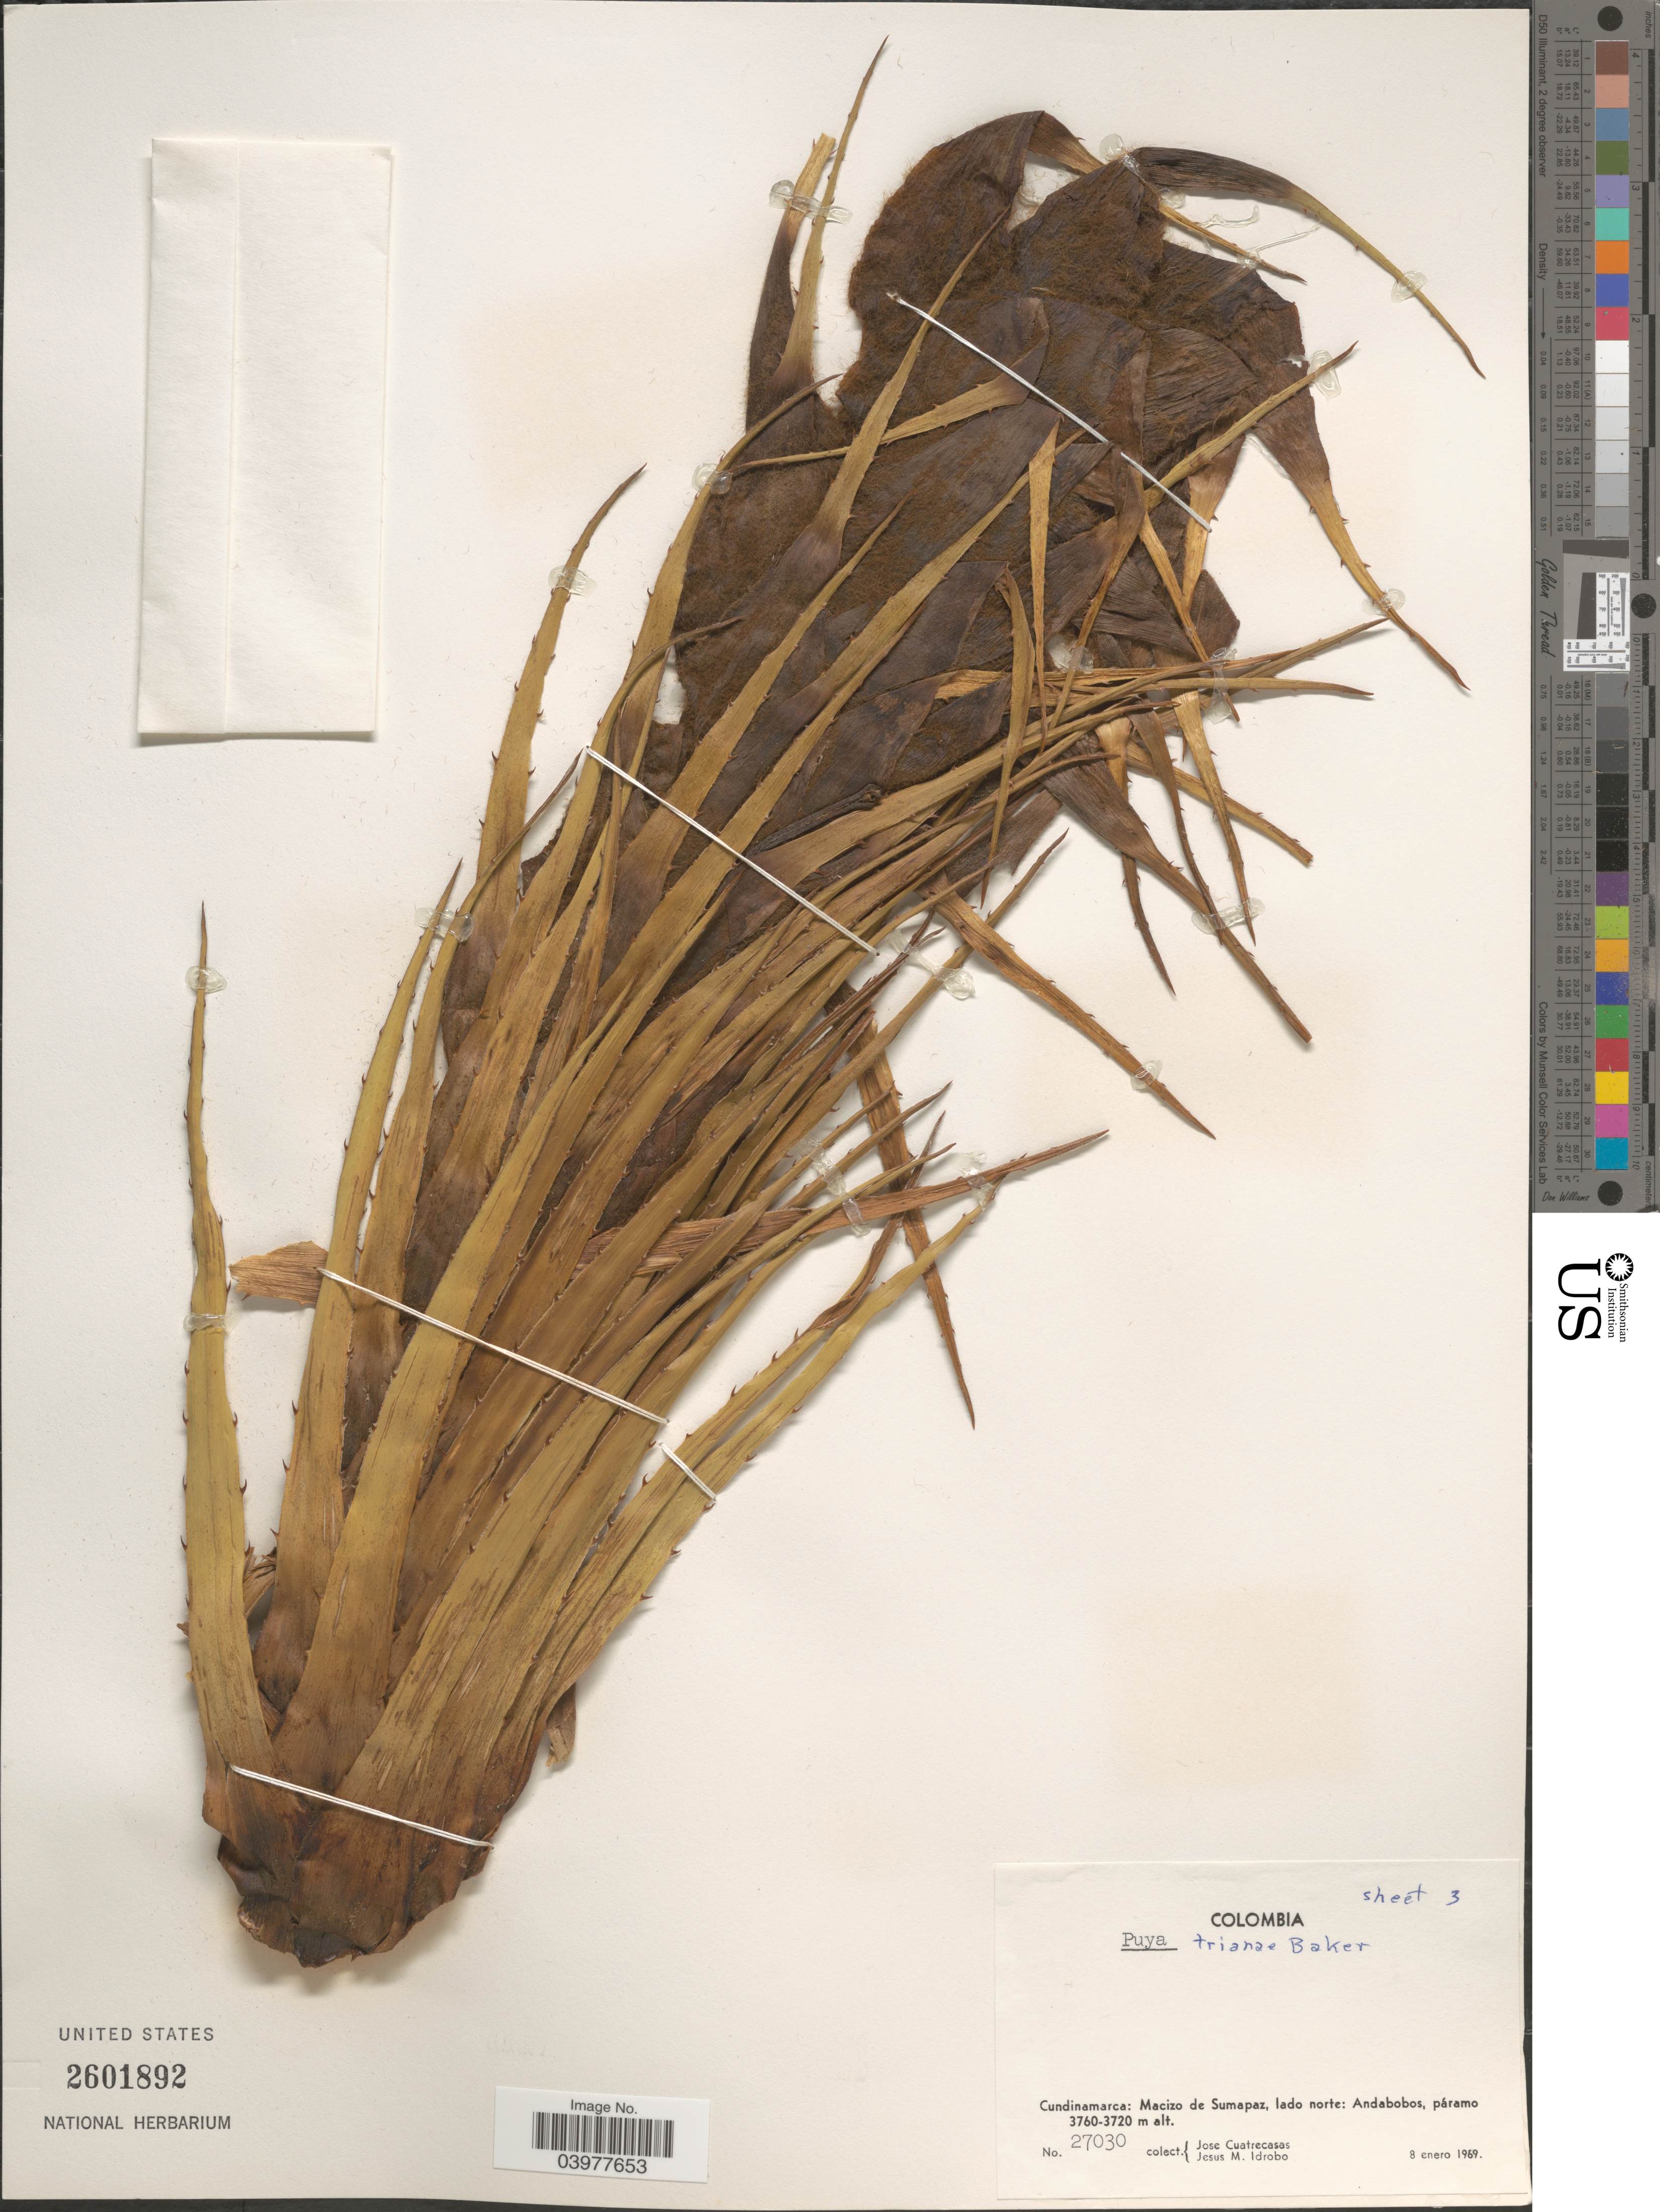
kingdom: Plantae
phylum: Tracheophyta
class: Liliopsida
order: Poales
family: Bromeliaceae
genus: Puya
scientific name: Puya trianae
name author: Baker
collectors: J. Cuatrecasas & J. M. Idrobo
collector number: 27030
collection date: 1969-01-08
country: Colombia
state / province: Cundinamarca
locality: Macizo de Sumapaz, lado norte: Andabobos, páramo.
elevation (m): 3720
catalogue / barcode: US 2601892